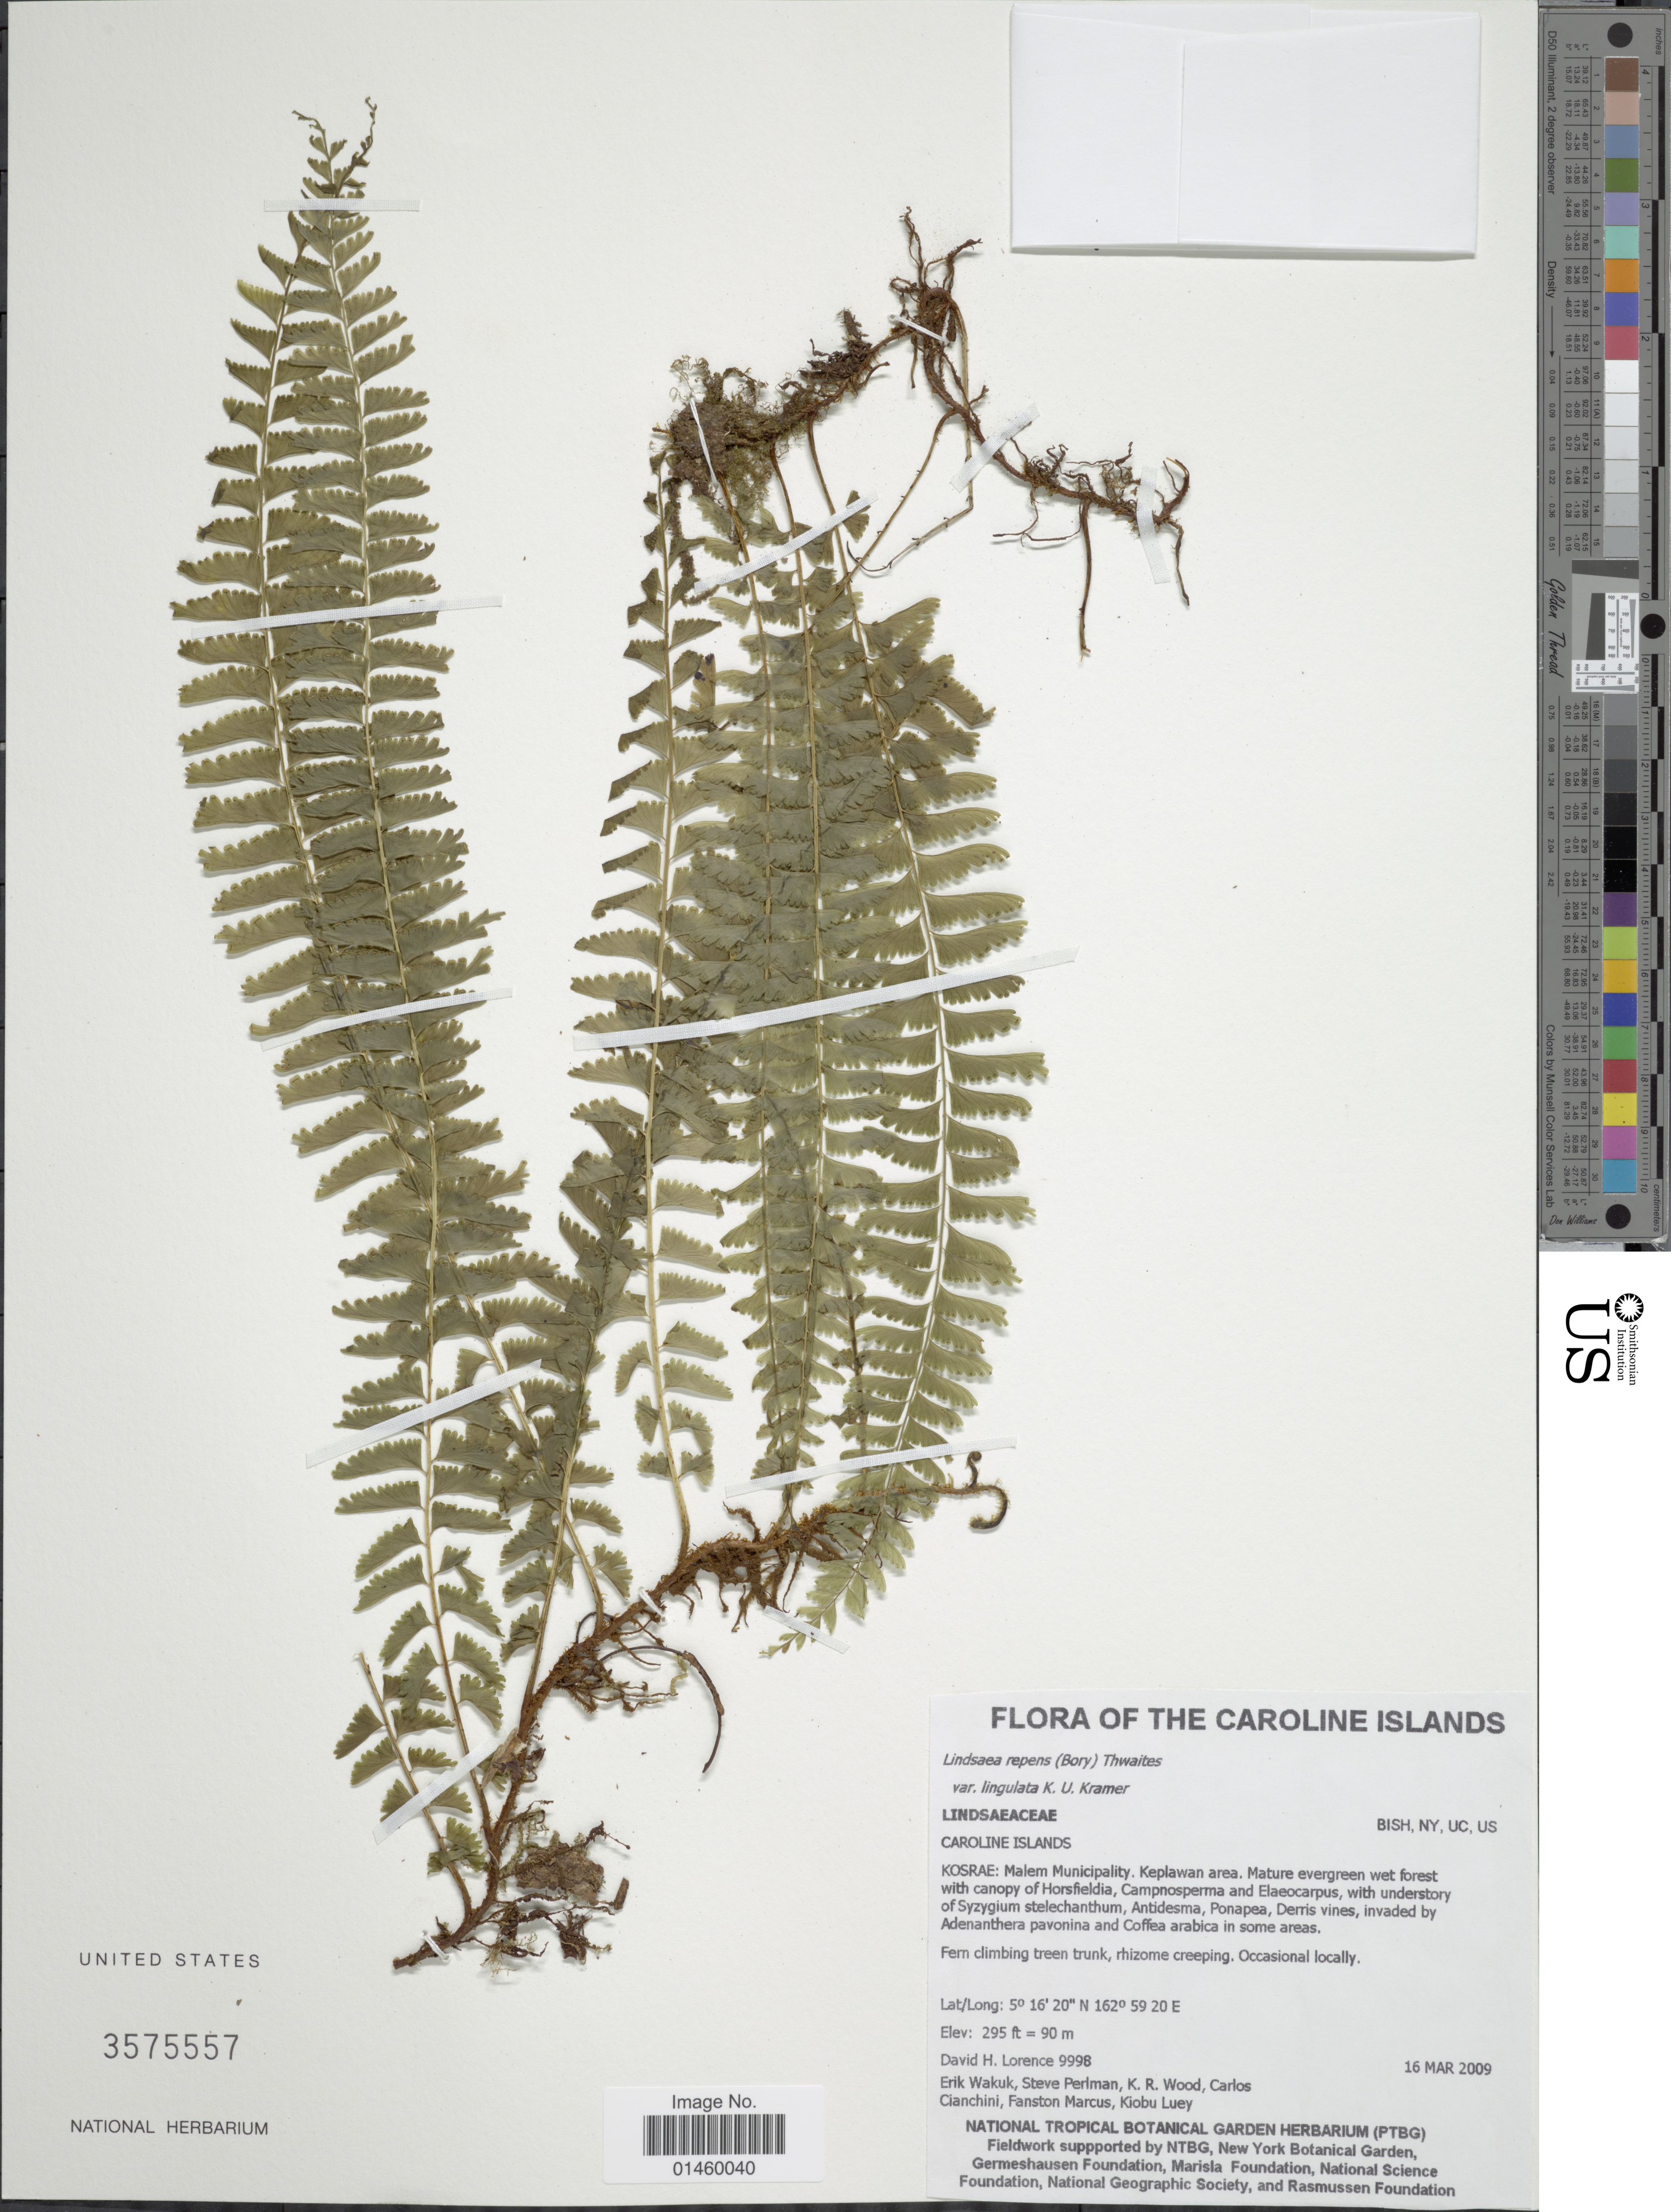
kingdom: Plantae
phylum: Tracheophyta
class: Polypodiopsida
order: Polypodiales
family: Lindsaeaceae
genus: Lindsaea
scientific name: Lindsaea repens var. lingulata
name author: K.U. Kramer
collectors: D. Lorence, E. Wakuk, S. Perlman, K. R. Wood & et al.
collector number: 9998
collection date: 2009-03-16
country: Micronesia, Federated States of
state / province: Kosrae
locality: The Caroline Islands. Malem Municipality. Keplawan area.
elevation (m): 90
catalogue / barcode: US 3575557